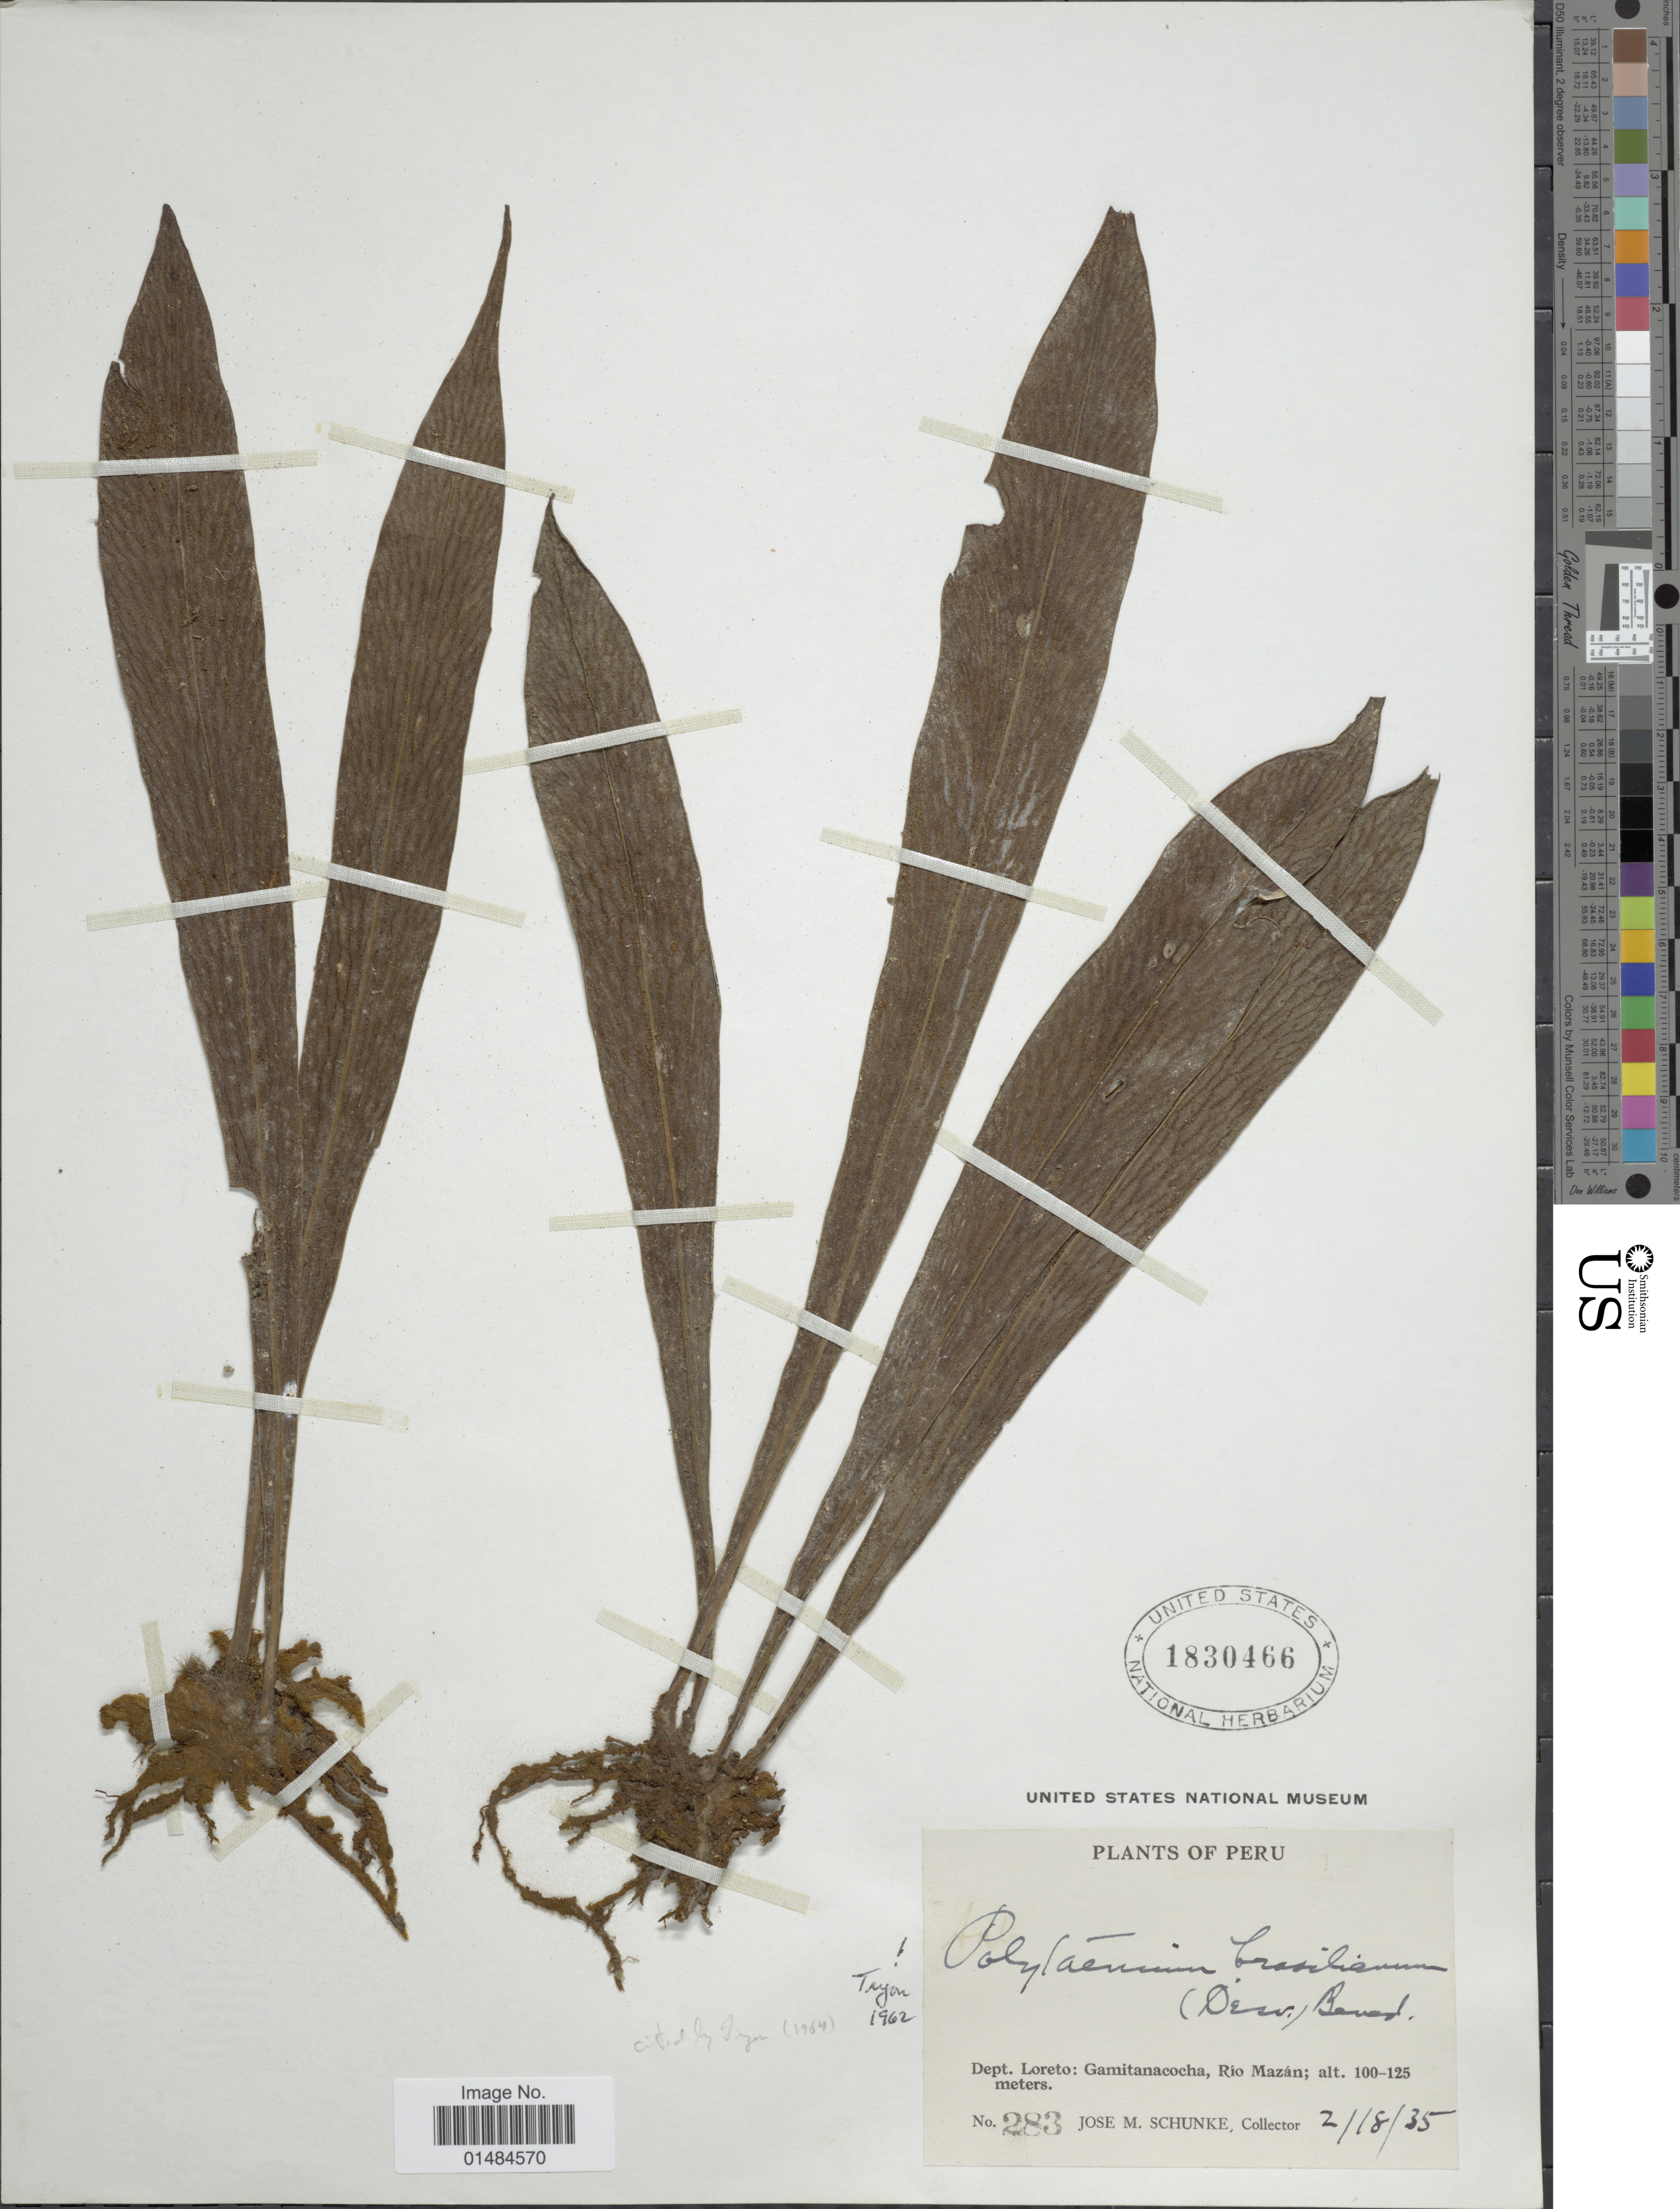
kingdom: Plantae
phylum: Tracheophyta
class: Polypodiopsida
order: Polypodiales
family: Pteridaceae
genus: Polytaenium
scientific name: Polytaenium cajenense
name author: (Desv.) Benedict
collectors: J. M. Schunke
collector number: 283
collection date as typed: Transcribed d/m/y: 18/2/35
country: Peru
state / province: Loreto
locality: Gamitanacocha, Río Mazán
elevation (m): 100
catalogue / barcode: US 1830466